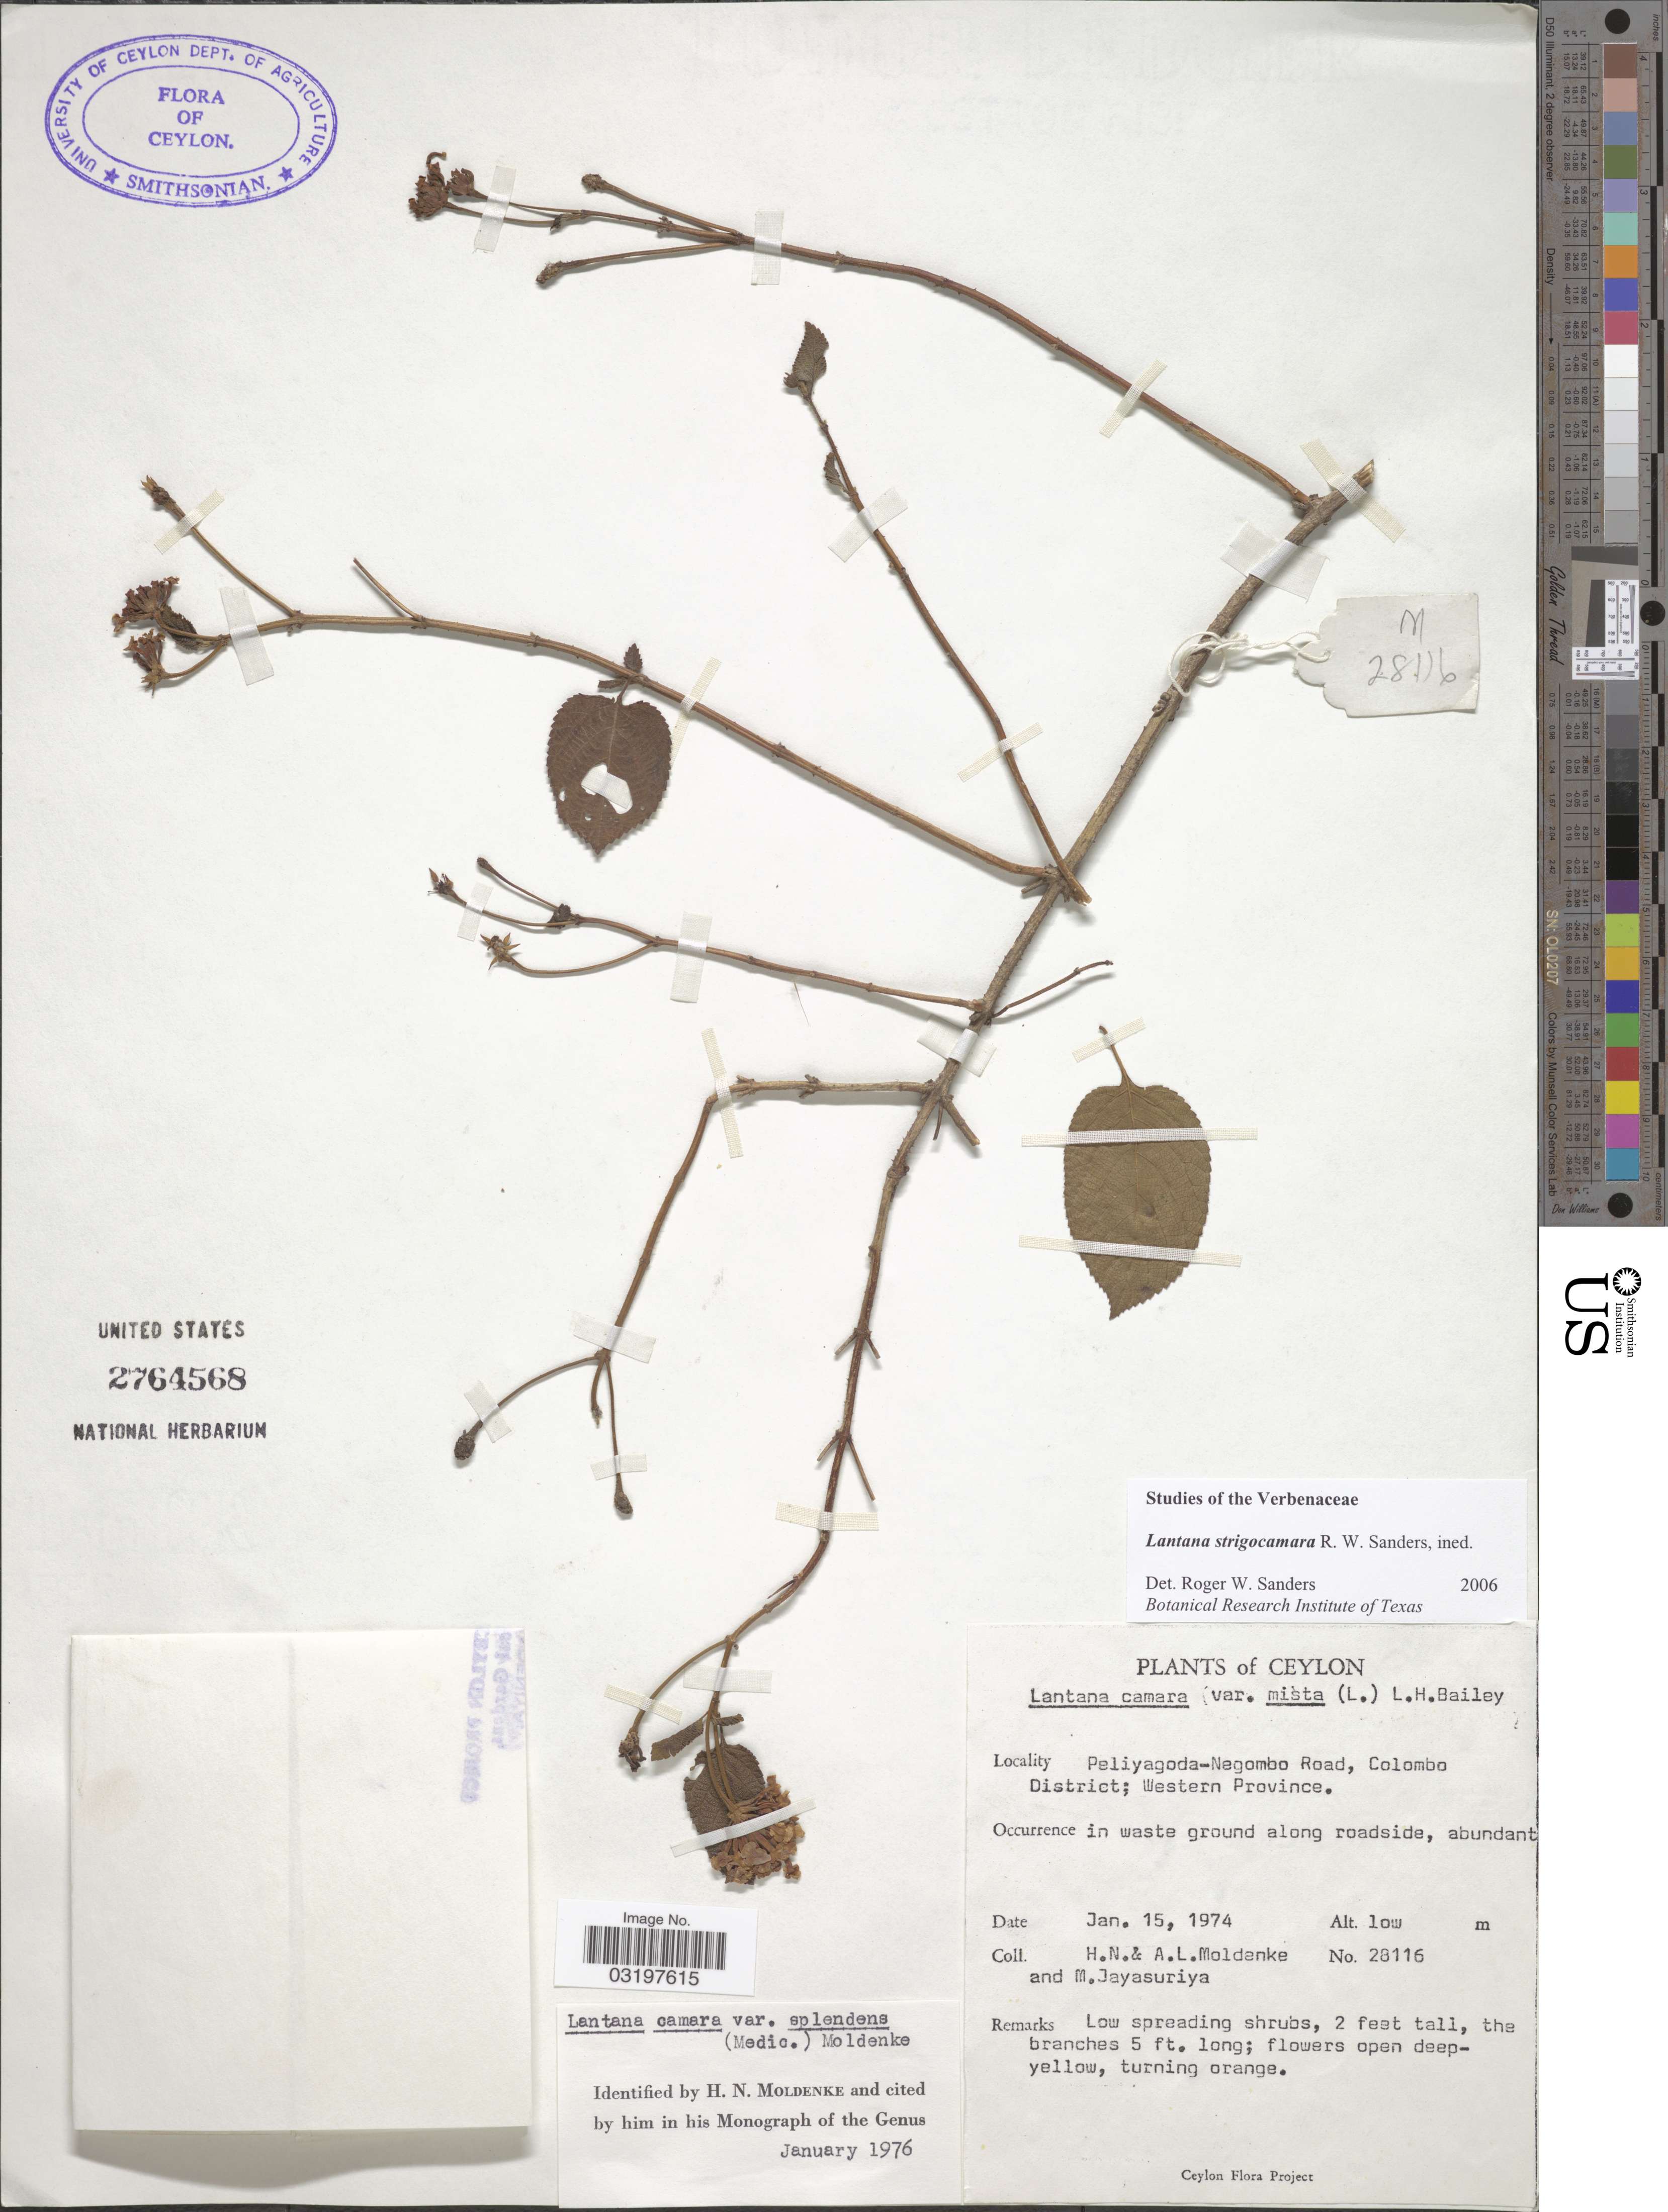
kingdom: Plantae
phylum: Tracheophyta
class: Magnoliopsida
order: Lamiales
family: Verbenaceae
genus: Lantana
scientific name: Lantana strigocamara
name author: R. W. Sanders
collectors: H. N. Moldenke, A. L. Moldenke & M. Jayasuriya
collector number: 28116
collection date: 1974-01-15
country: Sri Lanka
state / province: Western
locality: Ceylon. Peliyagoda-Negombo Road, Colombo District.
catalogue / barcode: US 2764568